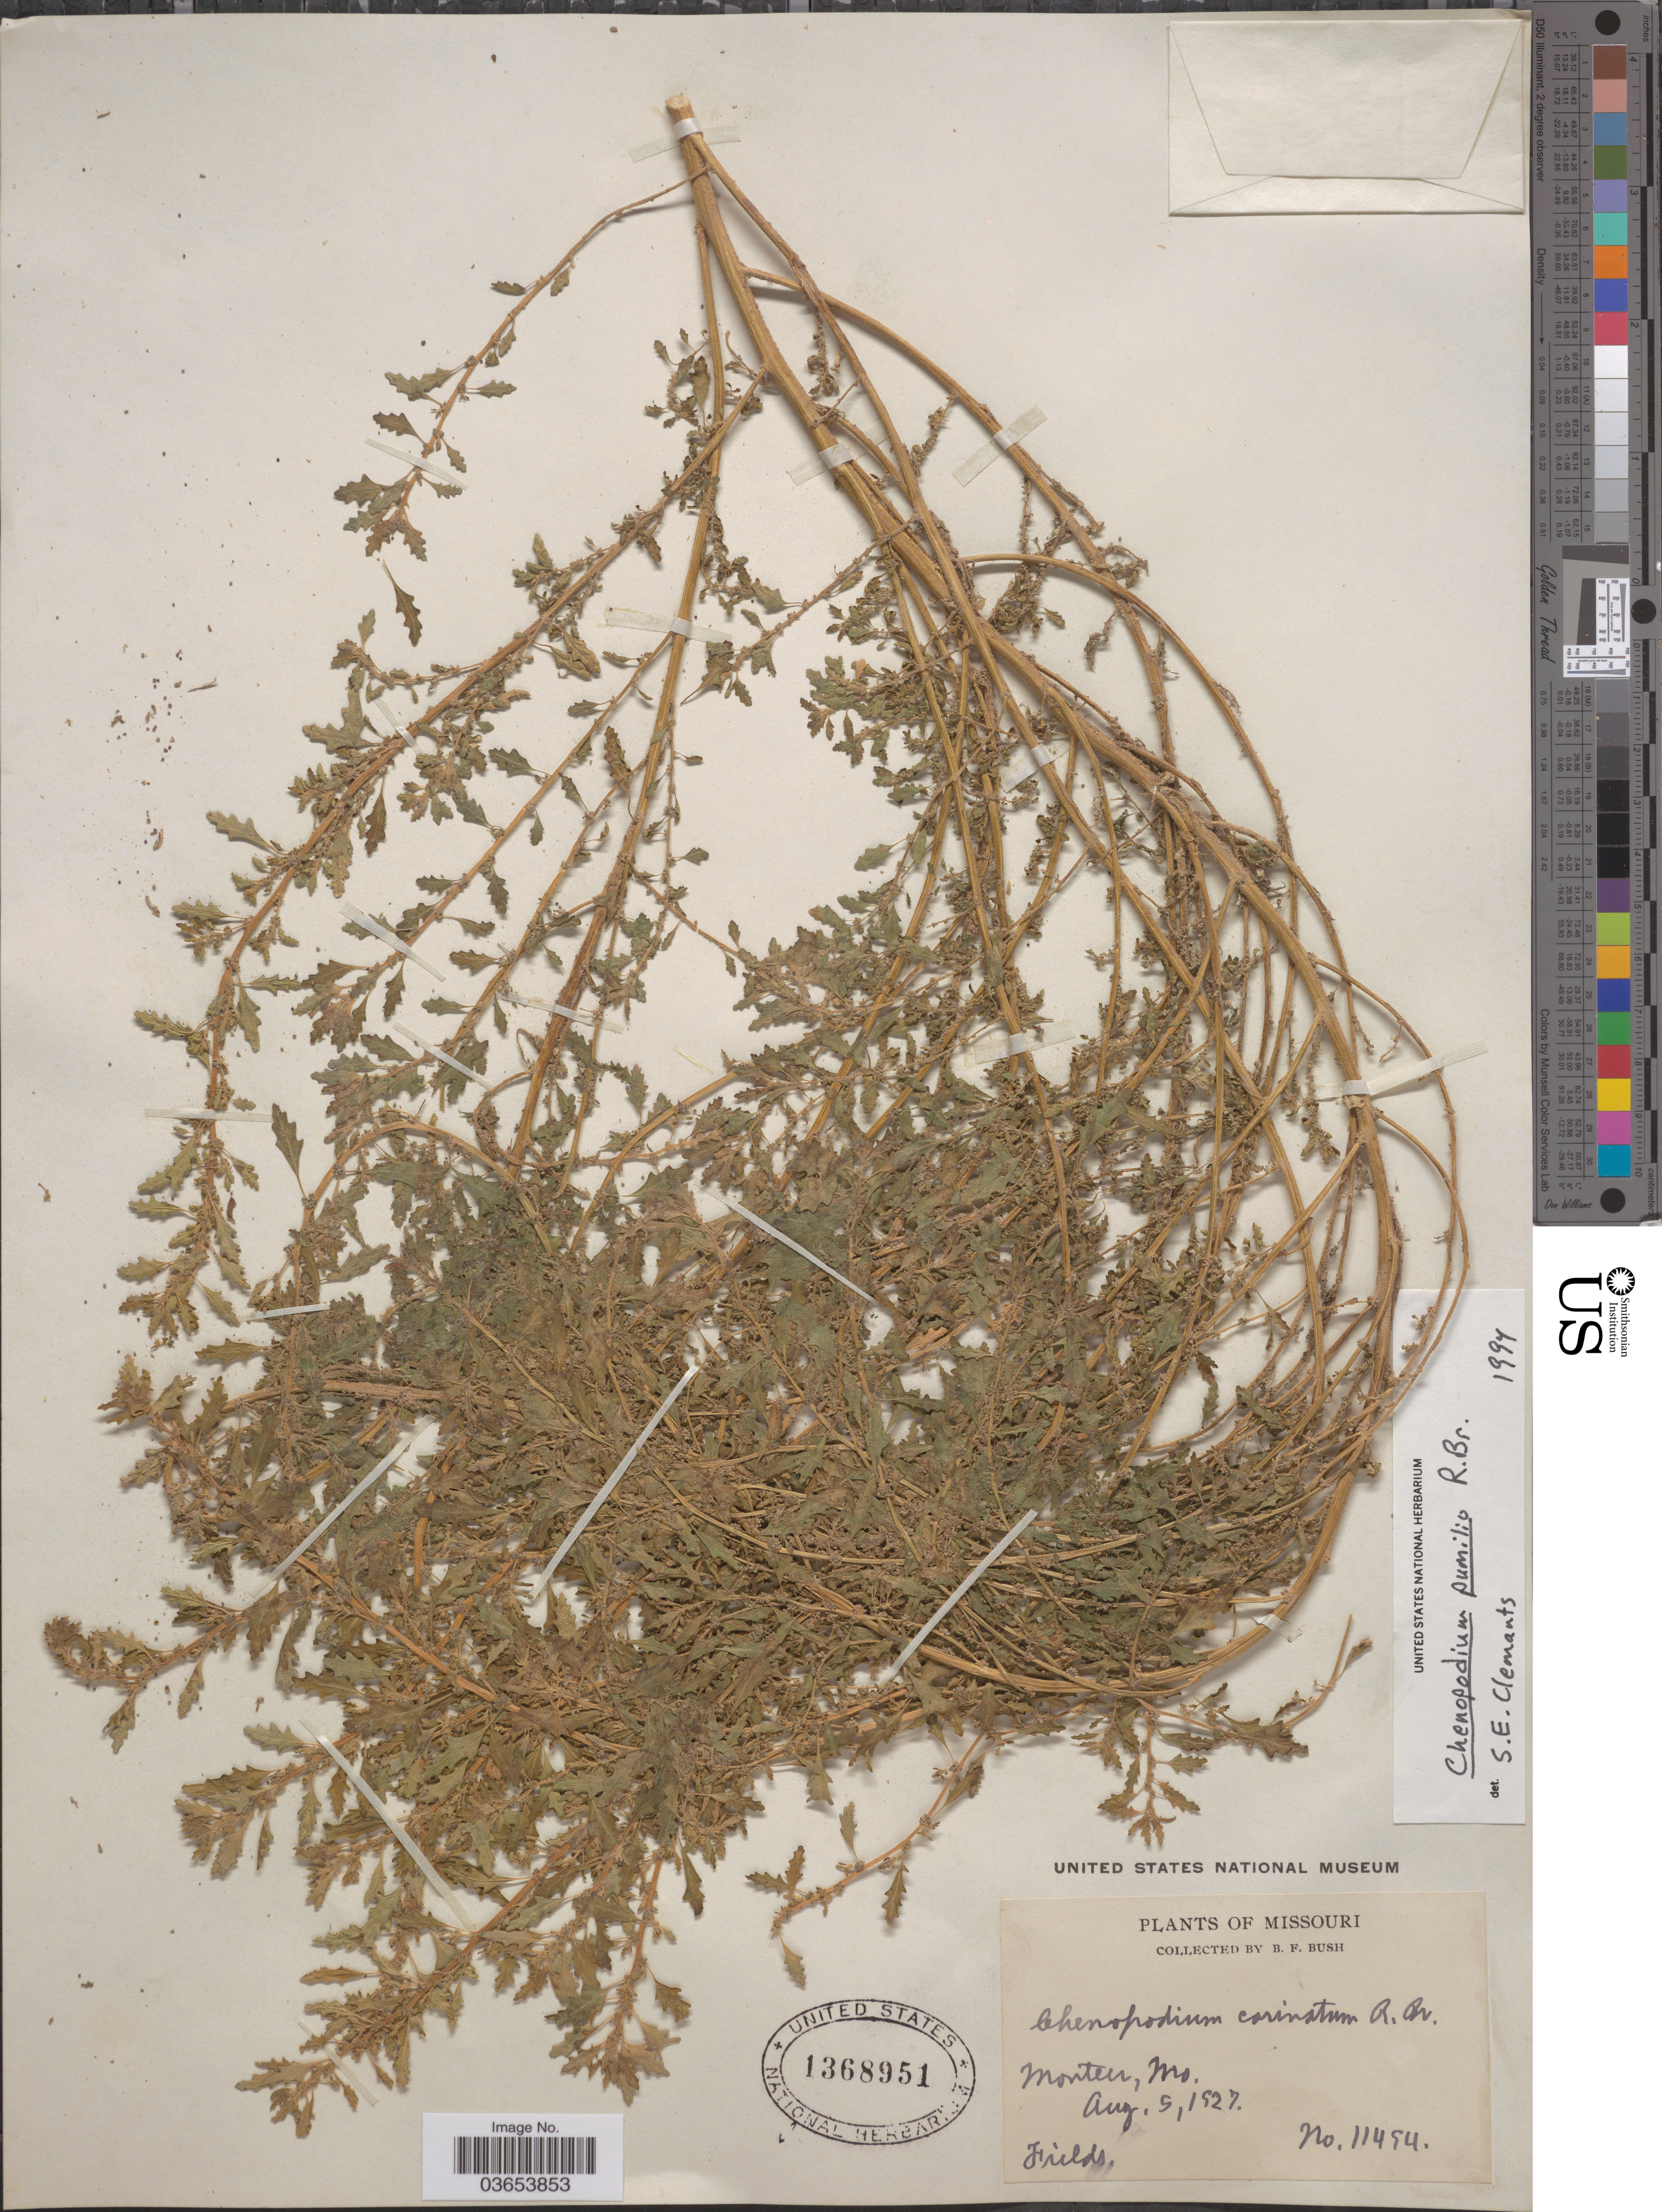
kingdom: Plantae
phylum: Tracheophyta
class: Magnoliopsida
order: Caryophyllales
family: Amaranthaceae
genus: Chenopodium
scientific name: Chenopodium pumilio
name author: R. Br.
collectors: B. F. Bush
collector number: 11494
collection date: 1927-08-05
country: United States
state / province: Missouri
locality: Monteer.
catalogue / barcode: US 1368951